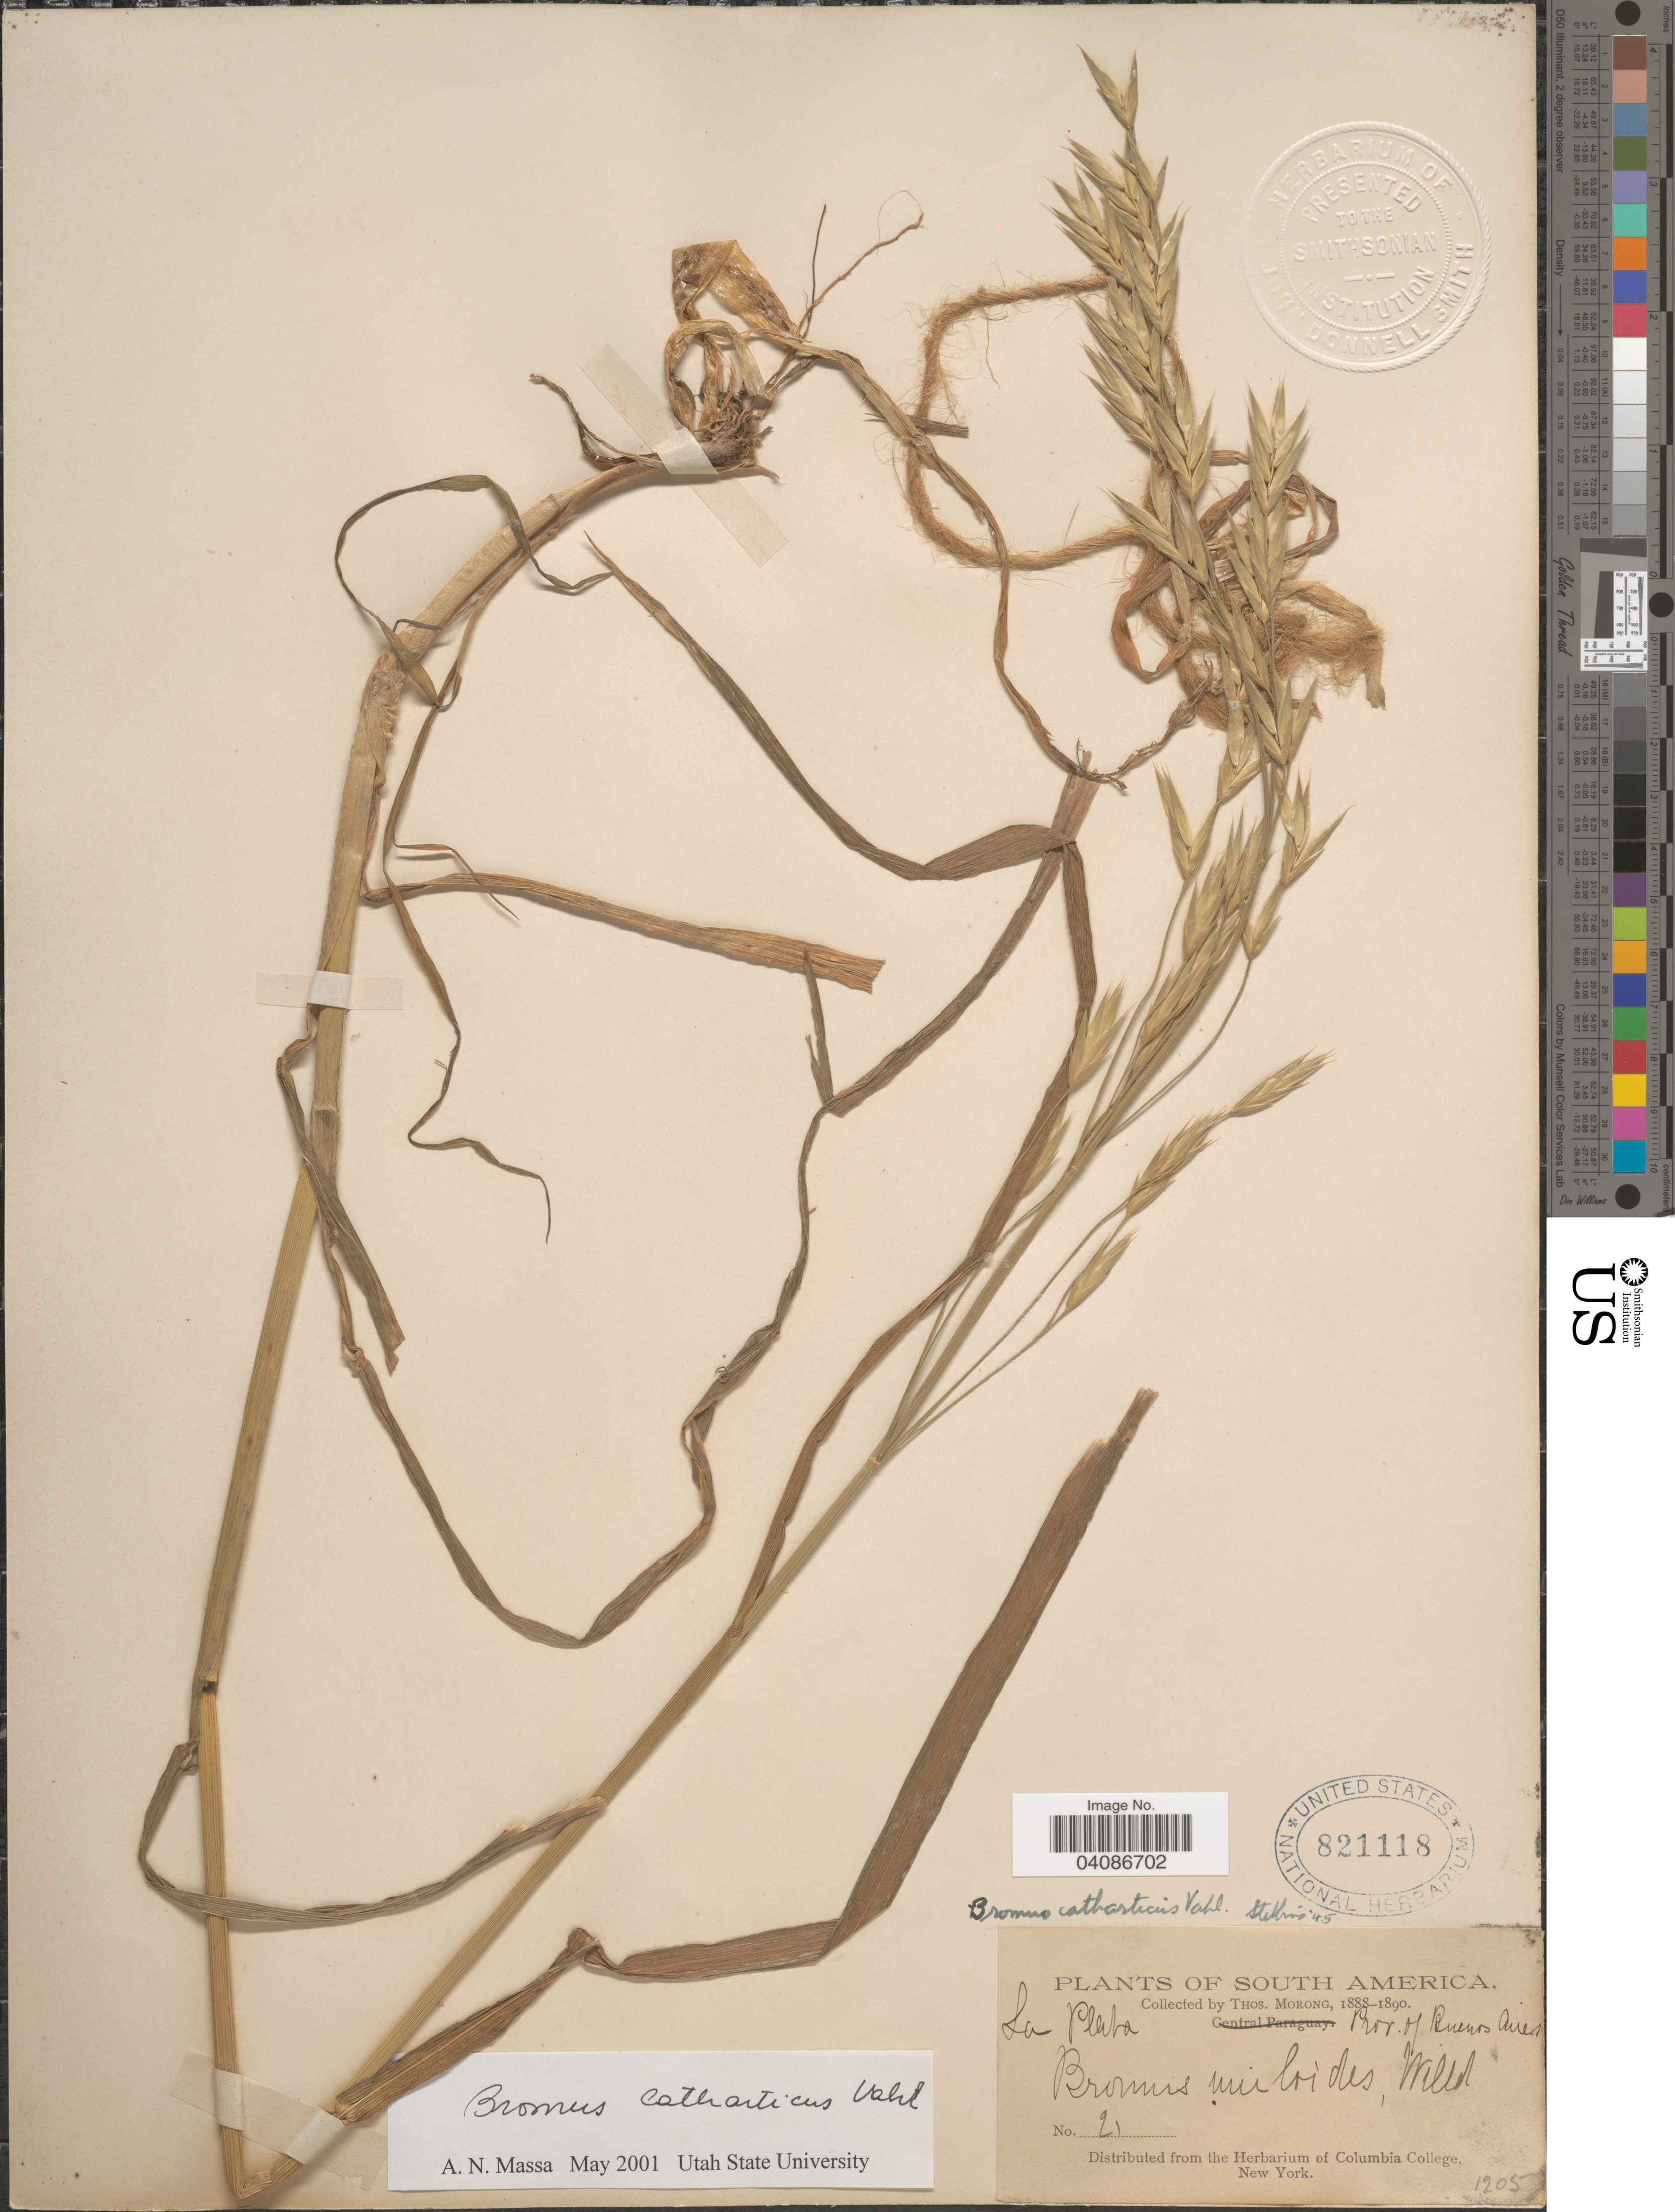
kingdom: Plantae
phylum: Tracheophyta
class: Liliopsida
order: Poales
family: Poaceae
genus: Bromus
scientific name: Bromus catharticus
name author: Vahl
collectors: ex herb. T. Morong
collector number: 21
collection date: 1888/1890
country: Argentina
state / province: Buenos Aires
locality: La Plata.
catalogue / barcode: US 821118